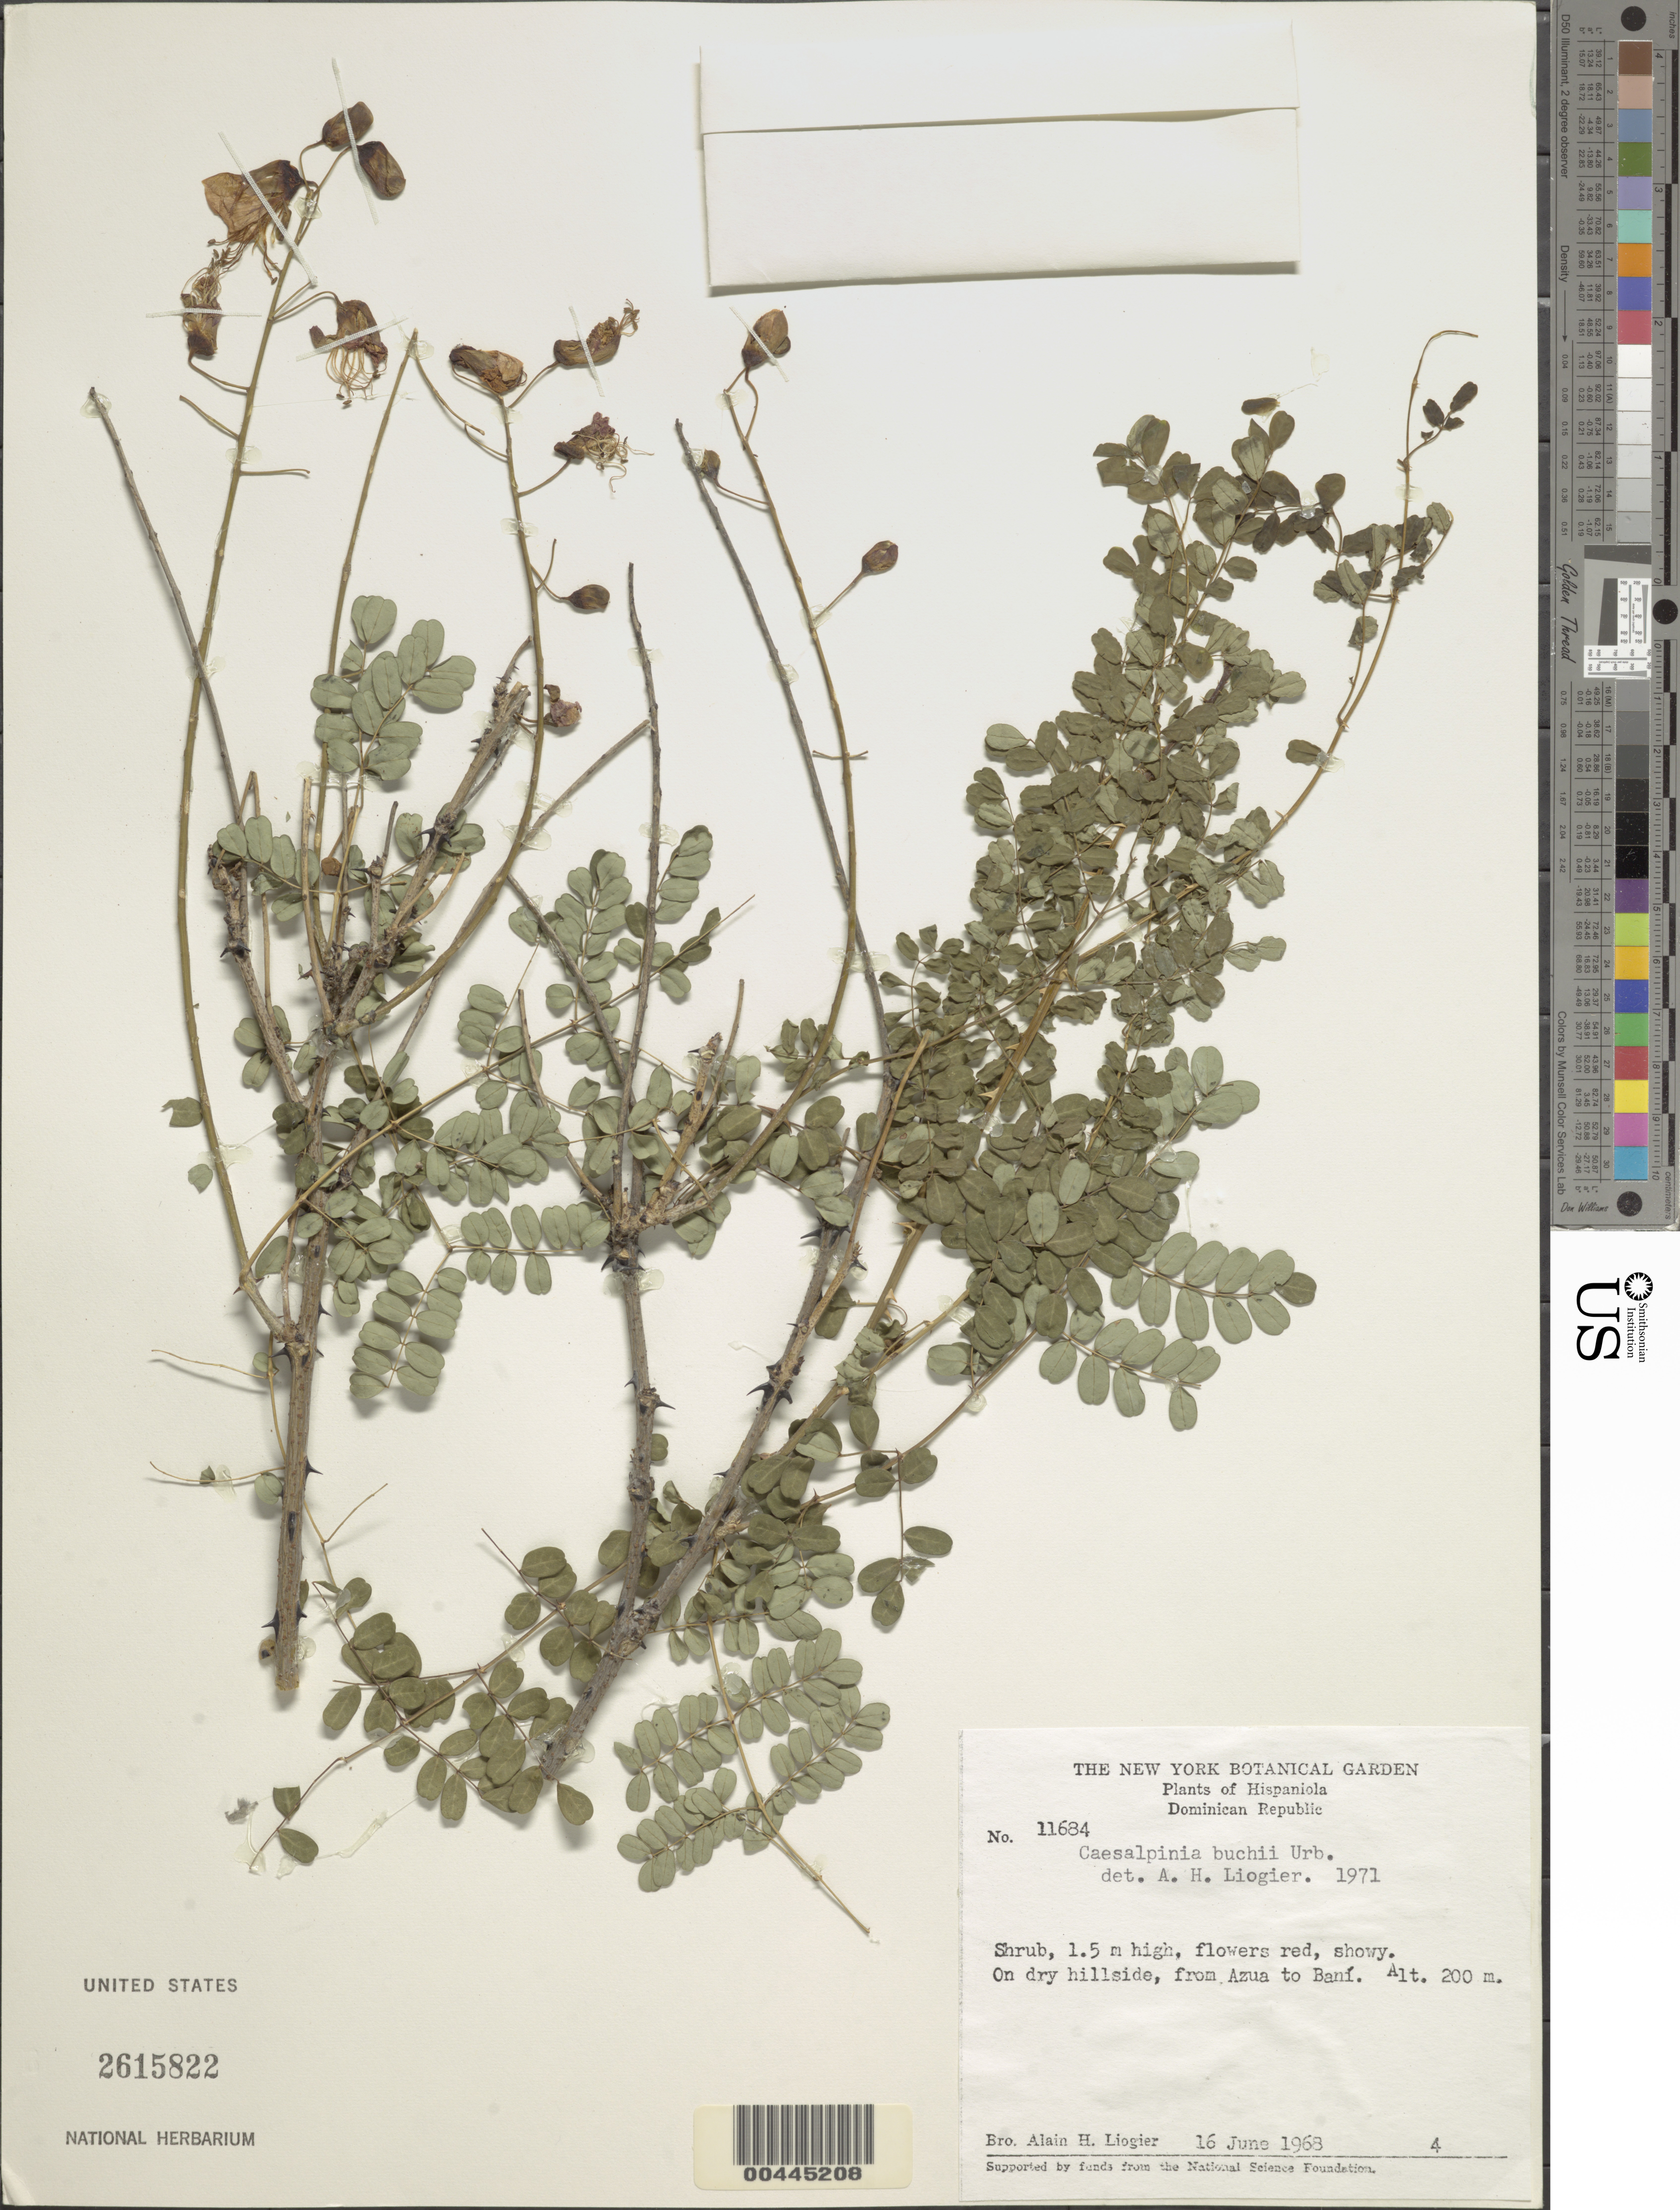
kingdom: Plantae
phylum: Tracheophyta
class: Magnoliopsida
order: Fabales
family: Fabaceae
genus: Denisophytum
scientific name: Denisophytum buchii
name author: (Urb.) Gagnon & G.P. Lewis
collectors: A. H. Liogier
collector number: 11684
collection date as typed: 16 Jun 1968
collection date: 1968-06-16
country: Dominican Republic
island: Hispaniola Island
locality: From azua to bani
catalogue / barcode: US 2615822